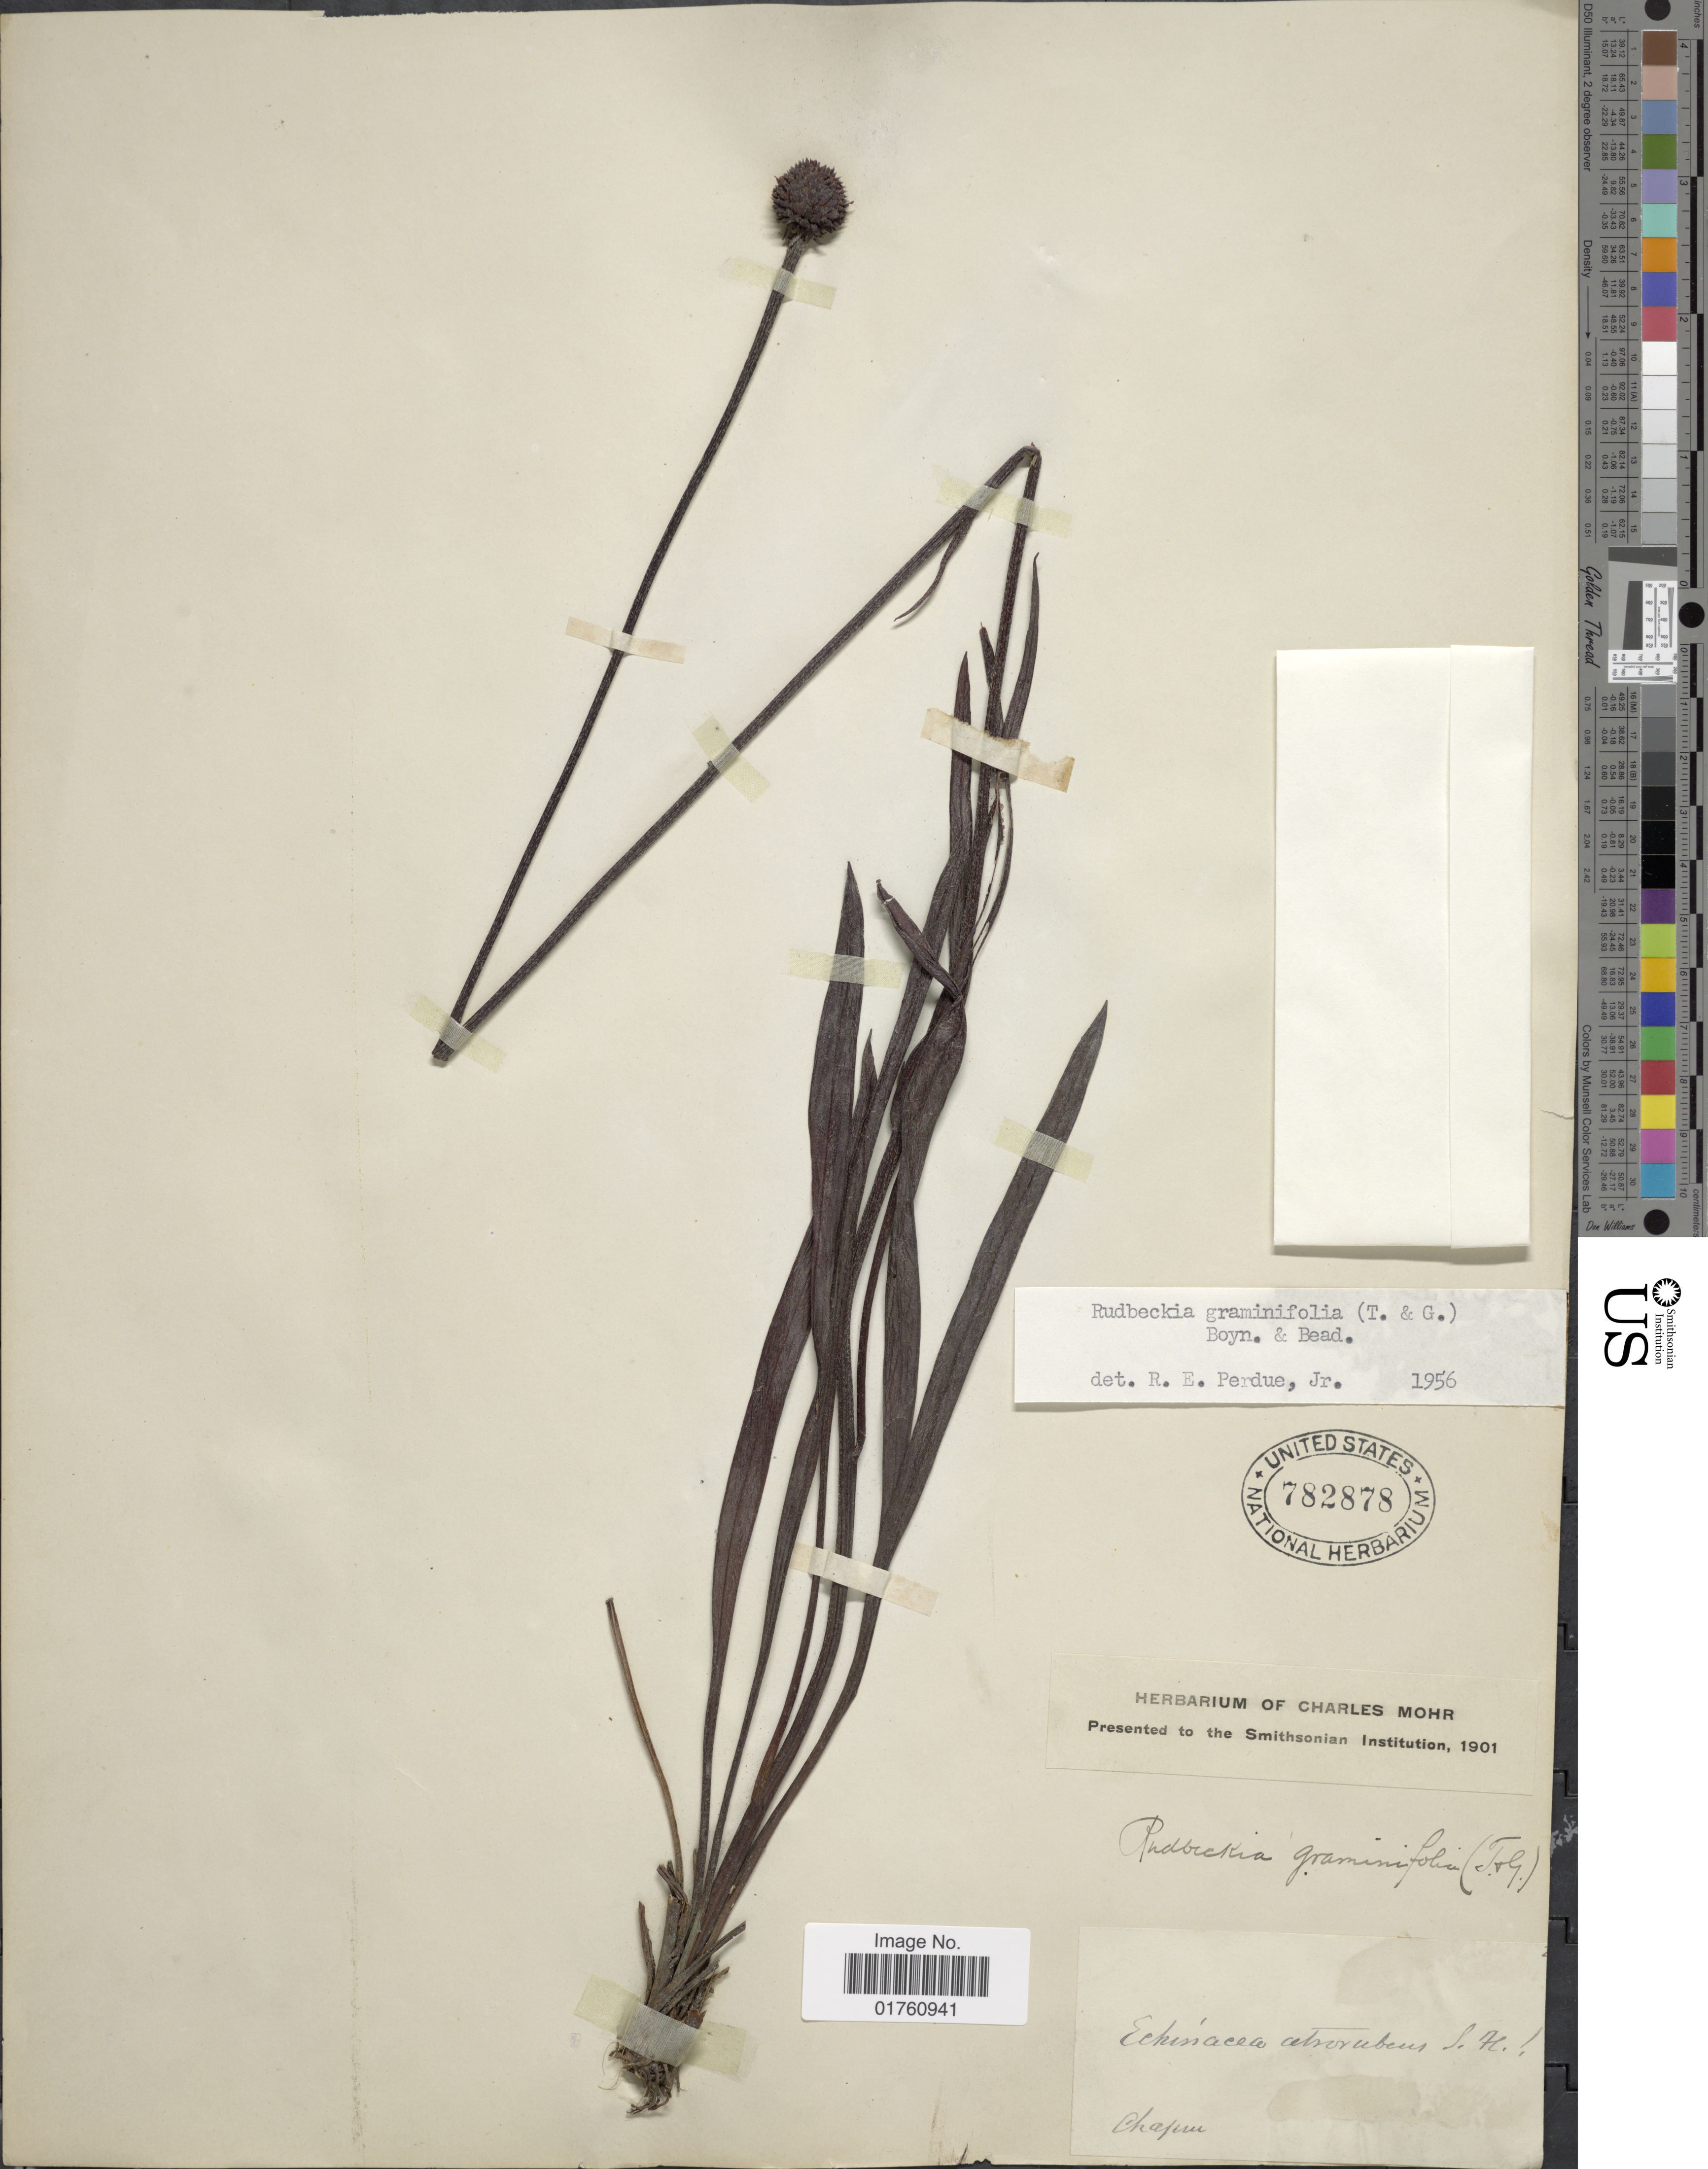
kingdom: Plantae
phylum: Tracheophyta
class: Magnoliopsida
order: Asterales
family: Asteraceae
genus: Rudbeckia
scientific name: Rudbeckia graminifolia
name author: (Torr. & A. Gray) C.L. Boynton & Beadle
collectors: ex herb. Charles Mohr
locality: Chafem [interpreted]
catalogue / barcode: US 782878